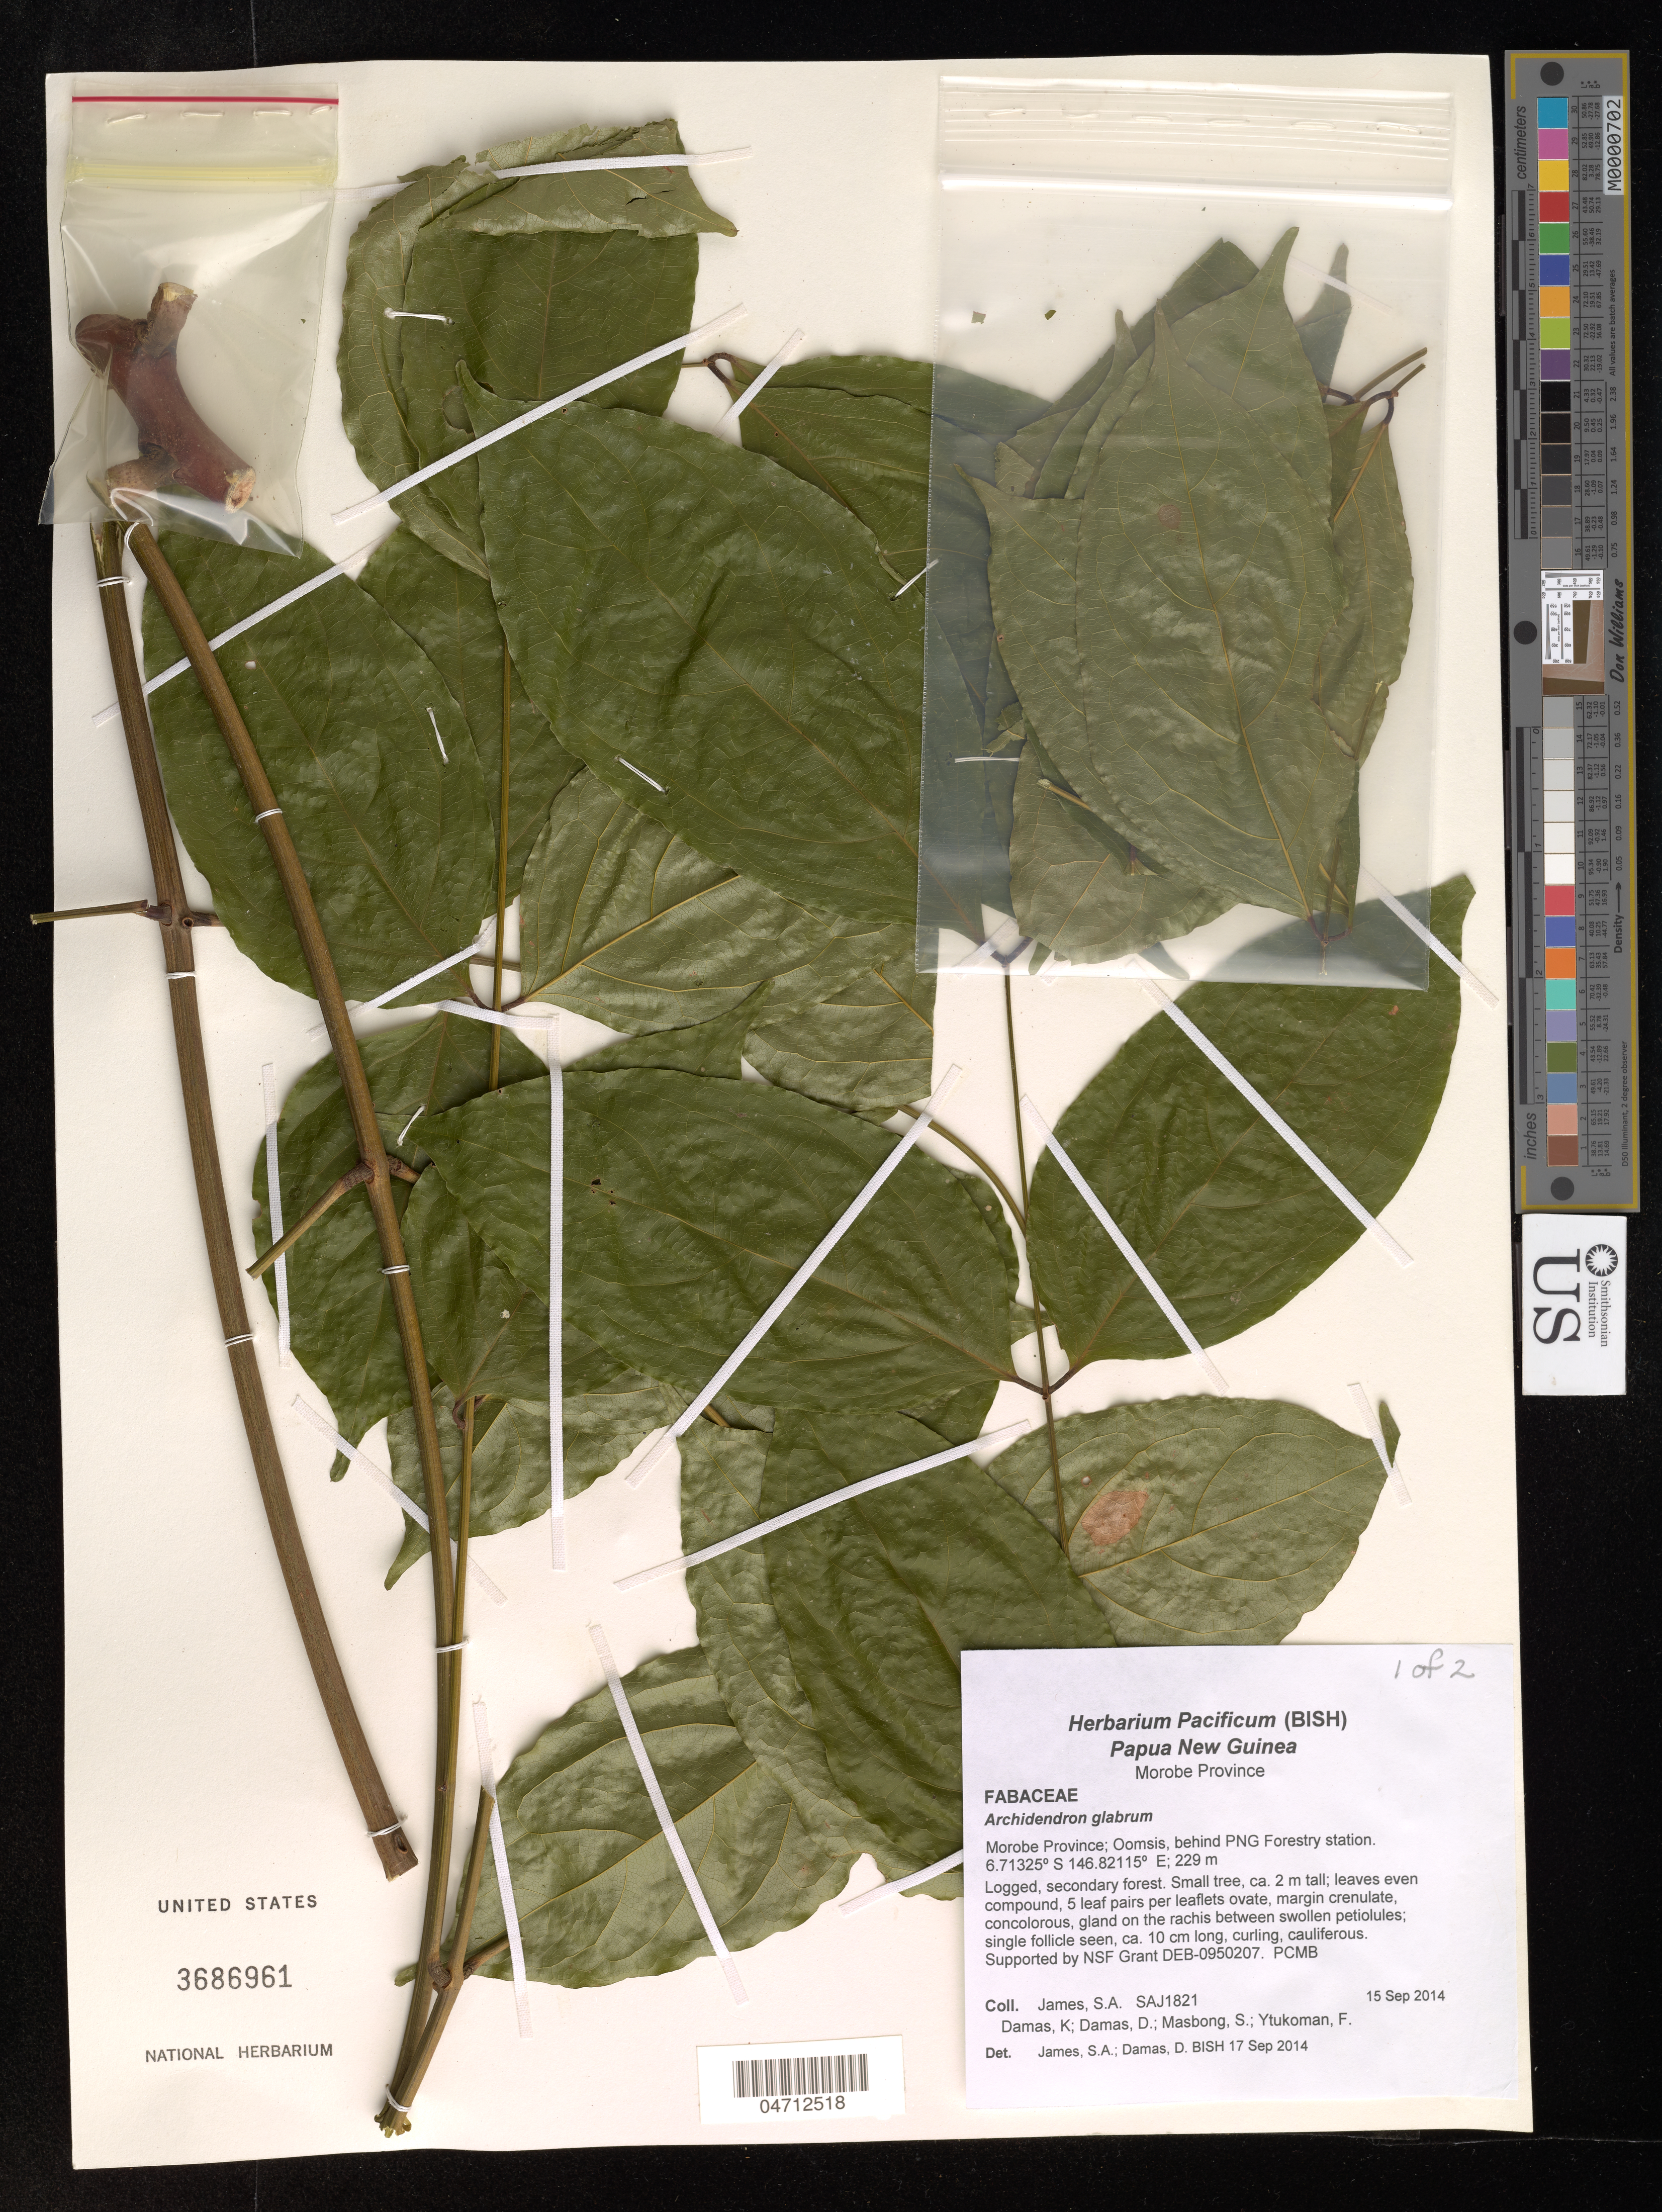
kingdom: Plantae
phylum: Tracheophyta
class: Magnoliopsida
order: Fabales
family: Fabaceae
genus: Archidendron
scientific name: Archidendron glabrum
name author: (K. Schum.) Lauterb. & K. Schum.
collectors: S. James, K. Damas, D. Damas, S. Masbong & F. Ytukoman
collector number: SAJ1821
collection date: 2014-09-15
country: Papua New Guinea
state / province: Morobe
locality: Oomsis, behind PNG Forestry station.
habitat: Logged, secondary forest.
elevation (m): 229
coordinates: S, E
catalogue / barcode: US 3686961